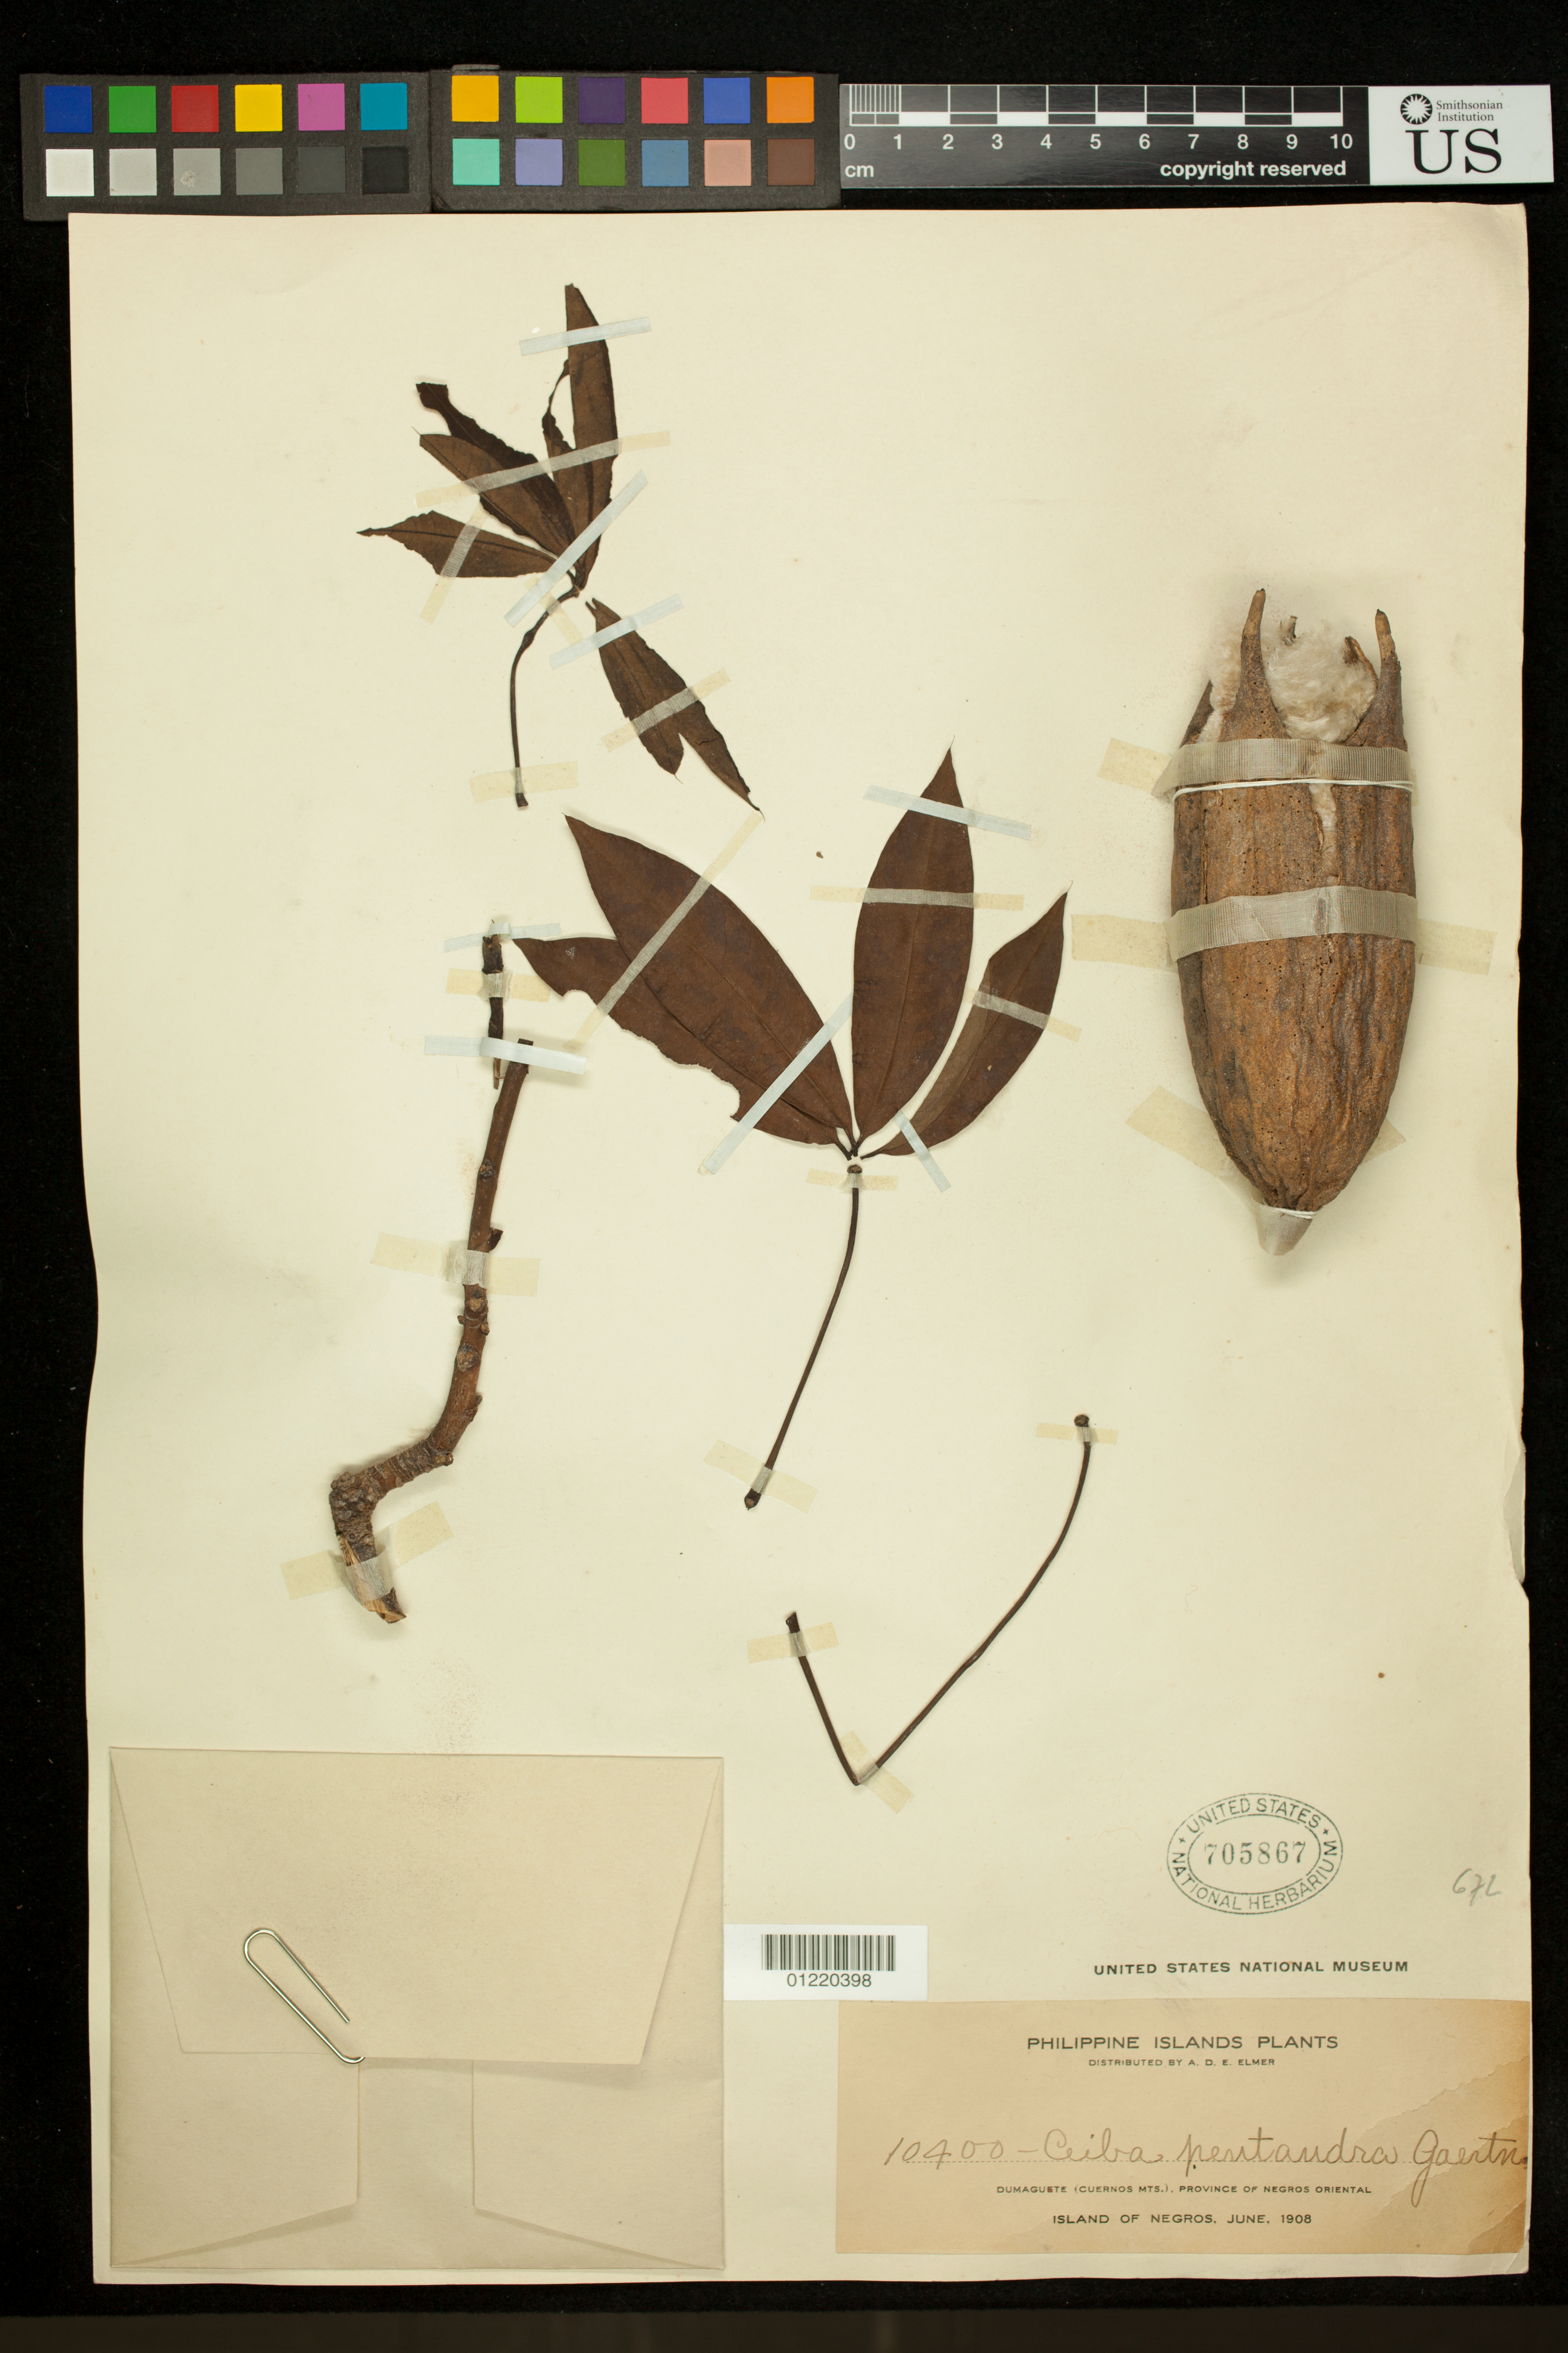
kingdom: Plantae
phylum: Tracheophyta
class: Magnoliopsida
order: Malvales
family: Malvaceae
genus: Ceiba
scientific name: Ceiba pentandra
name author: (L.) Gaertn.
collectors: A. D. E. Elmer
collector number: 10400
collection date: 1908-06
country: Philippines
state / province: Central Visayas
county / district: Negros Oriental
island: Negros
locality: Dumaguete (Cuernos Mts), Province of Negros Oriental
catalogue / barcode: US 705867